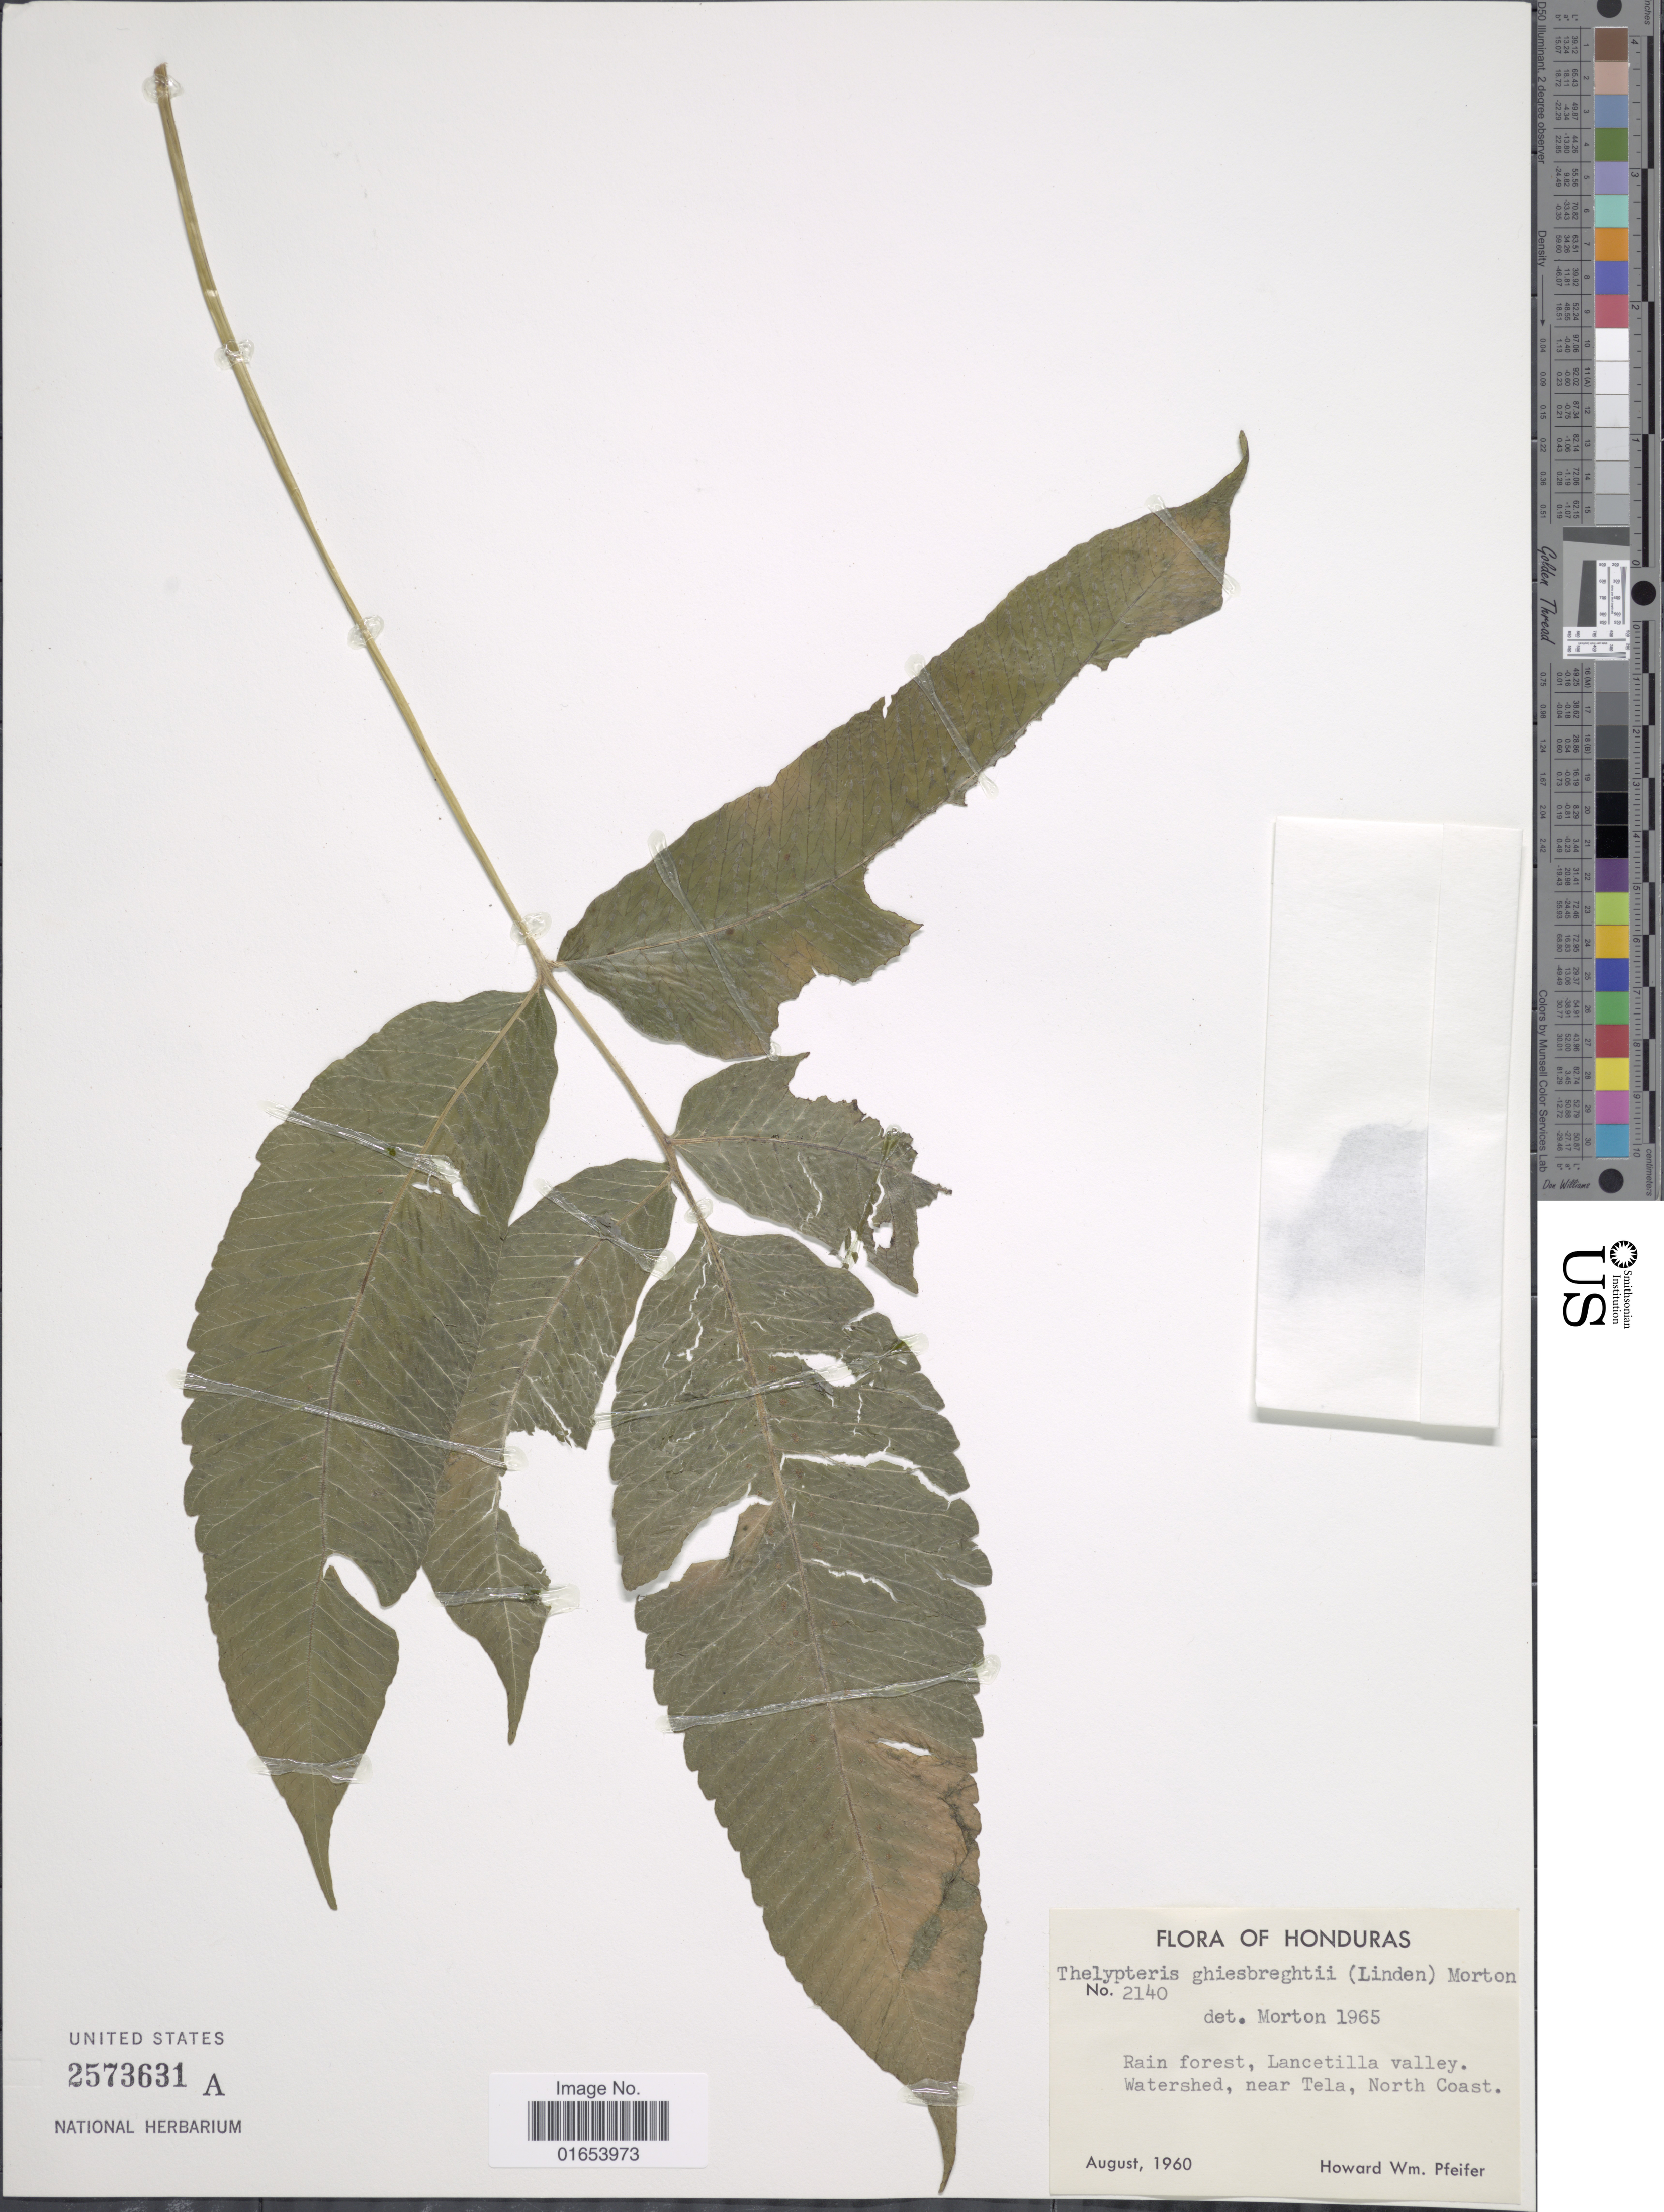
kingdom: Plantae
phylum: Tracheophyta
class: Polypodiopsida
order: Polypodiales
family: Thelypteridaceae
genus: Goniopteris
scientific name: Goniopteris ghiesbreghtii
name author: (Linden) J. Sm.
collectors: H. W. Pfeifer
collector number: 2140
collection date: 1960-08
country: Honduras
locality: Rain forest, Lancetilla valley, watershed, near Tela, North Coast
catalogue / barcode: US 2573631A